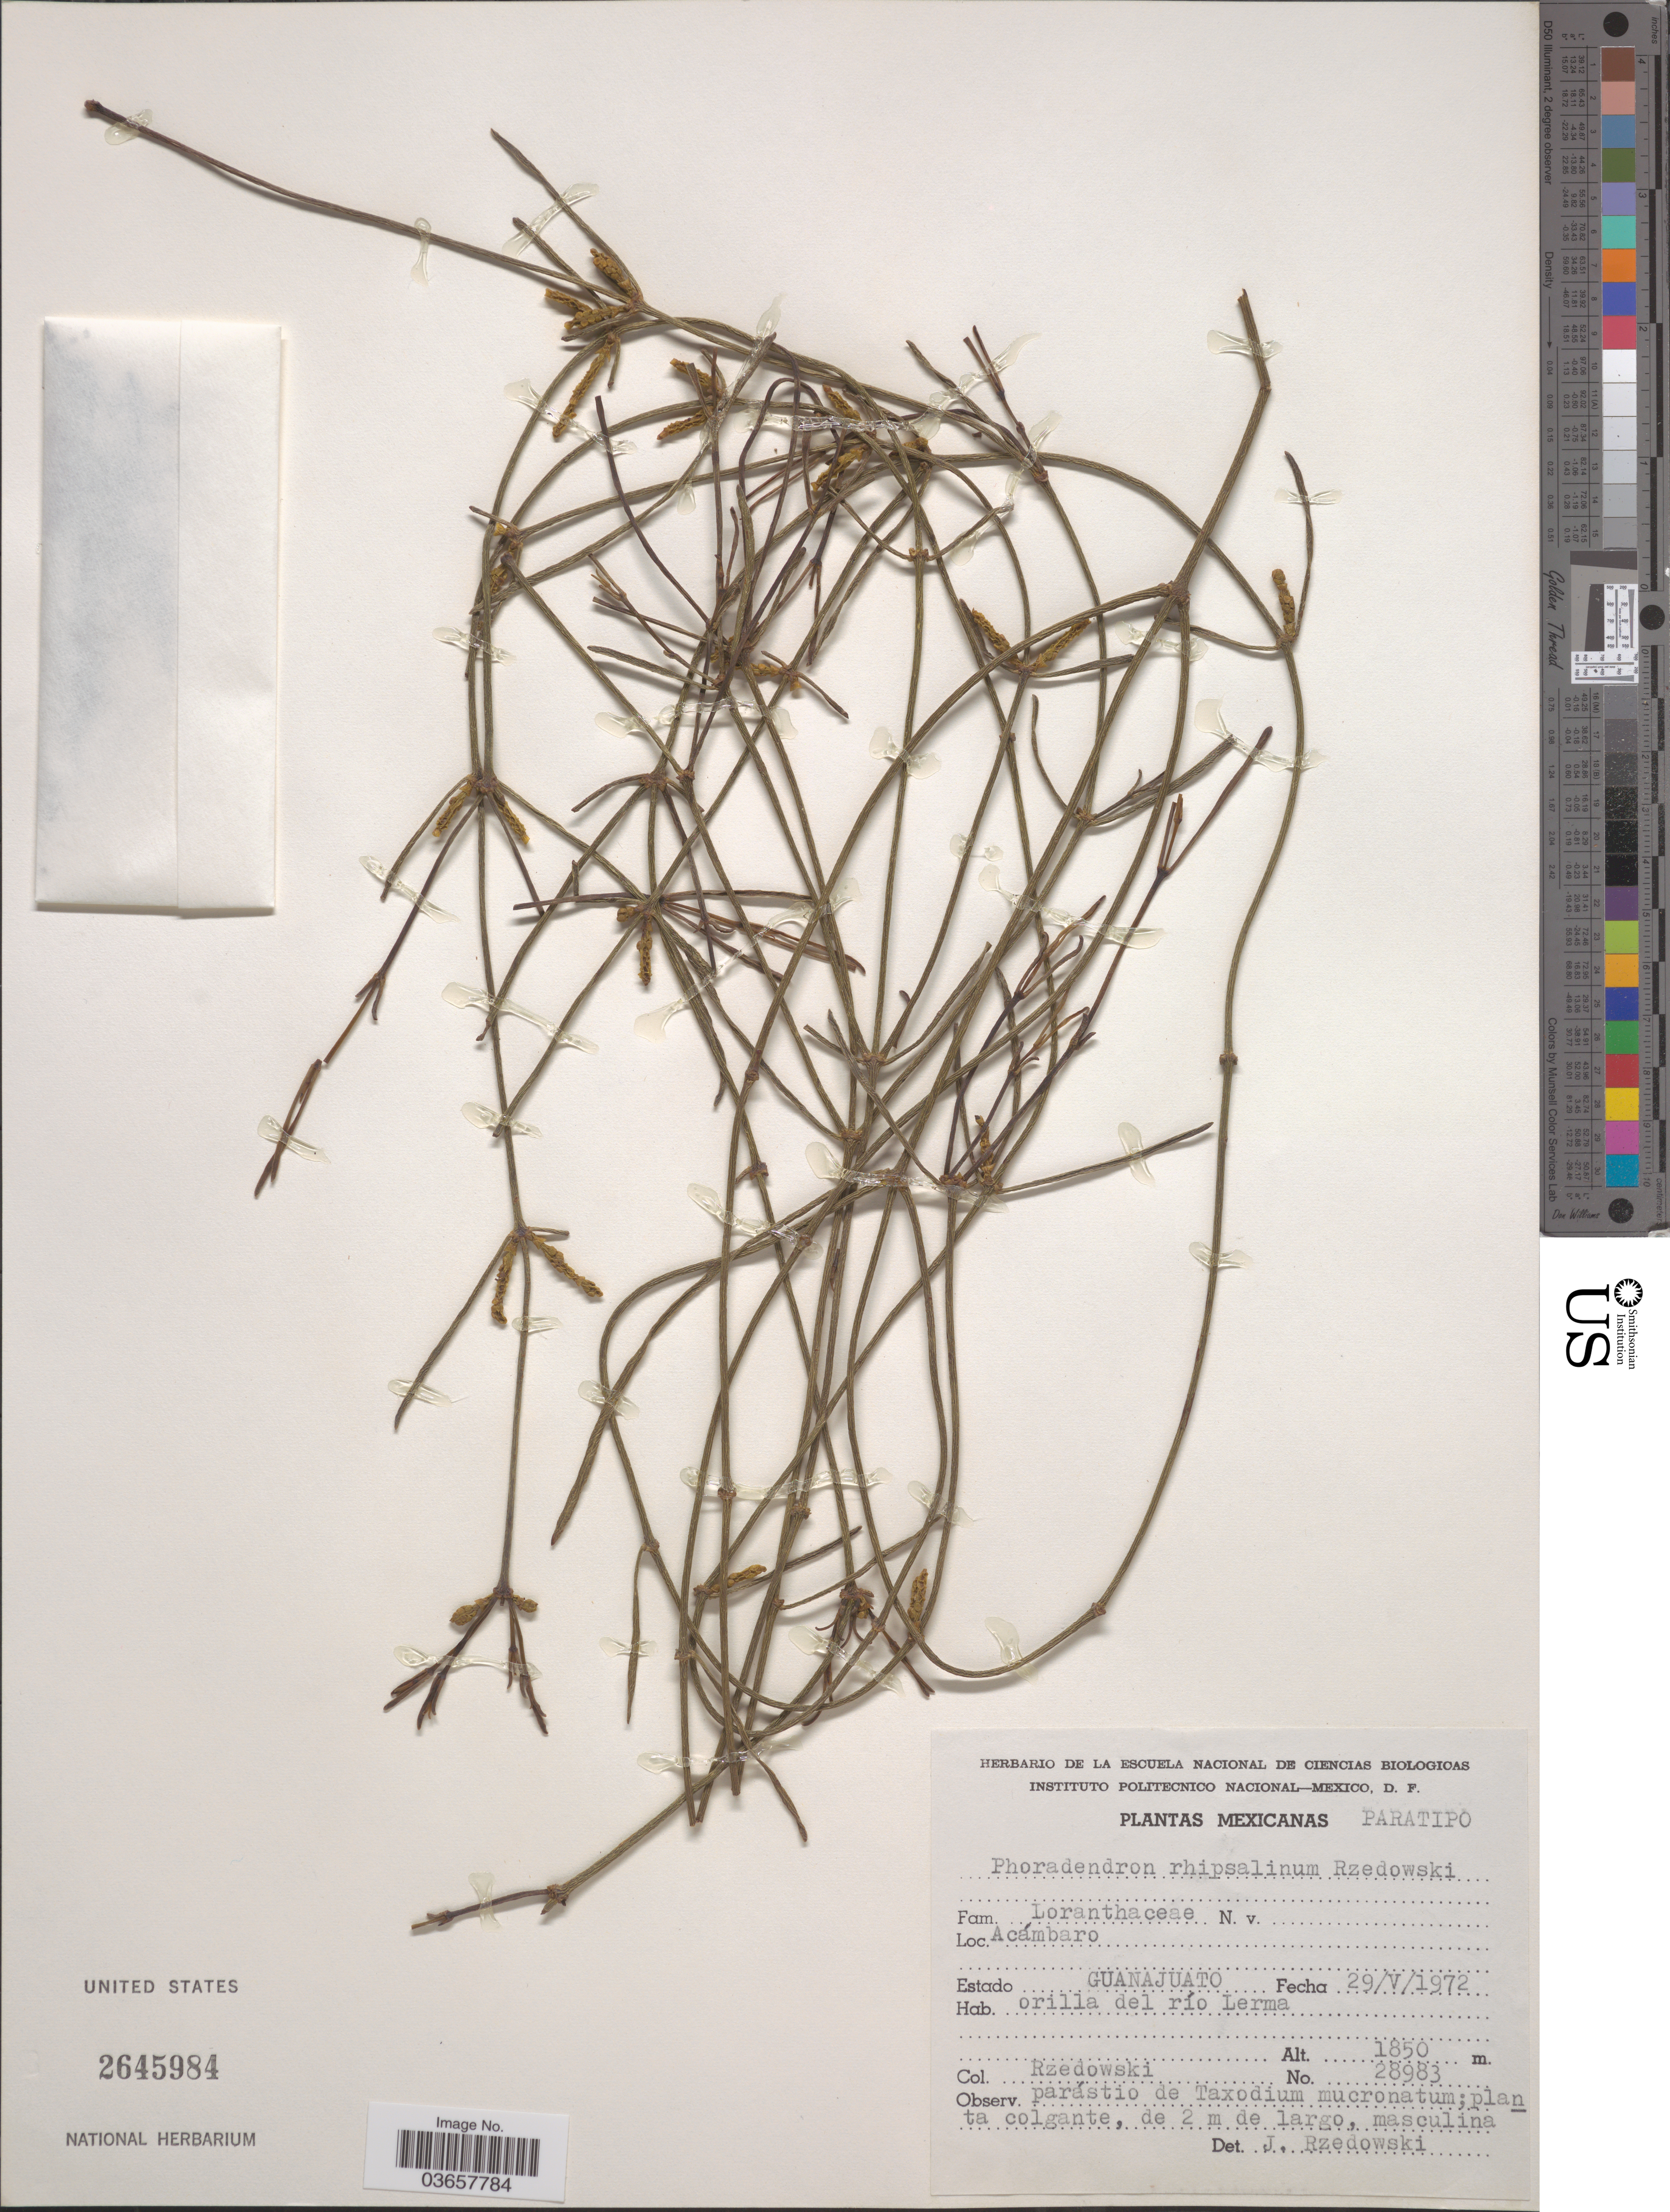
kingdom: Plantae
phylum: Tracheophyta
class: Magnoliopsida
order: Santalales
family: Viscaceae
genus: Phoradendron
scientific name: Phoradendron rhipsalinum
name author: Rzed.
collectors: Rzedowski, --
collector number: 28983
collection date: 1972-05-29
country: Mexico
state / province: Guanajuato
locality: Acámbaro. Orilla del río Lerma.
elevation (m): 1850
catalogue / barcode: US 2645984